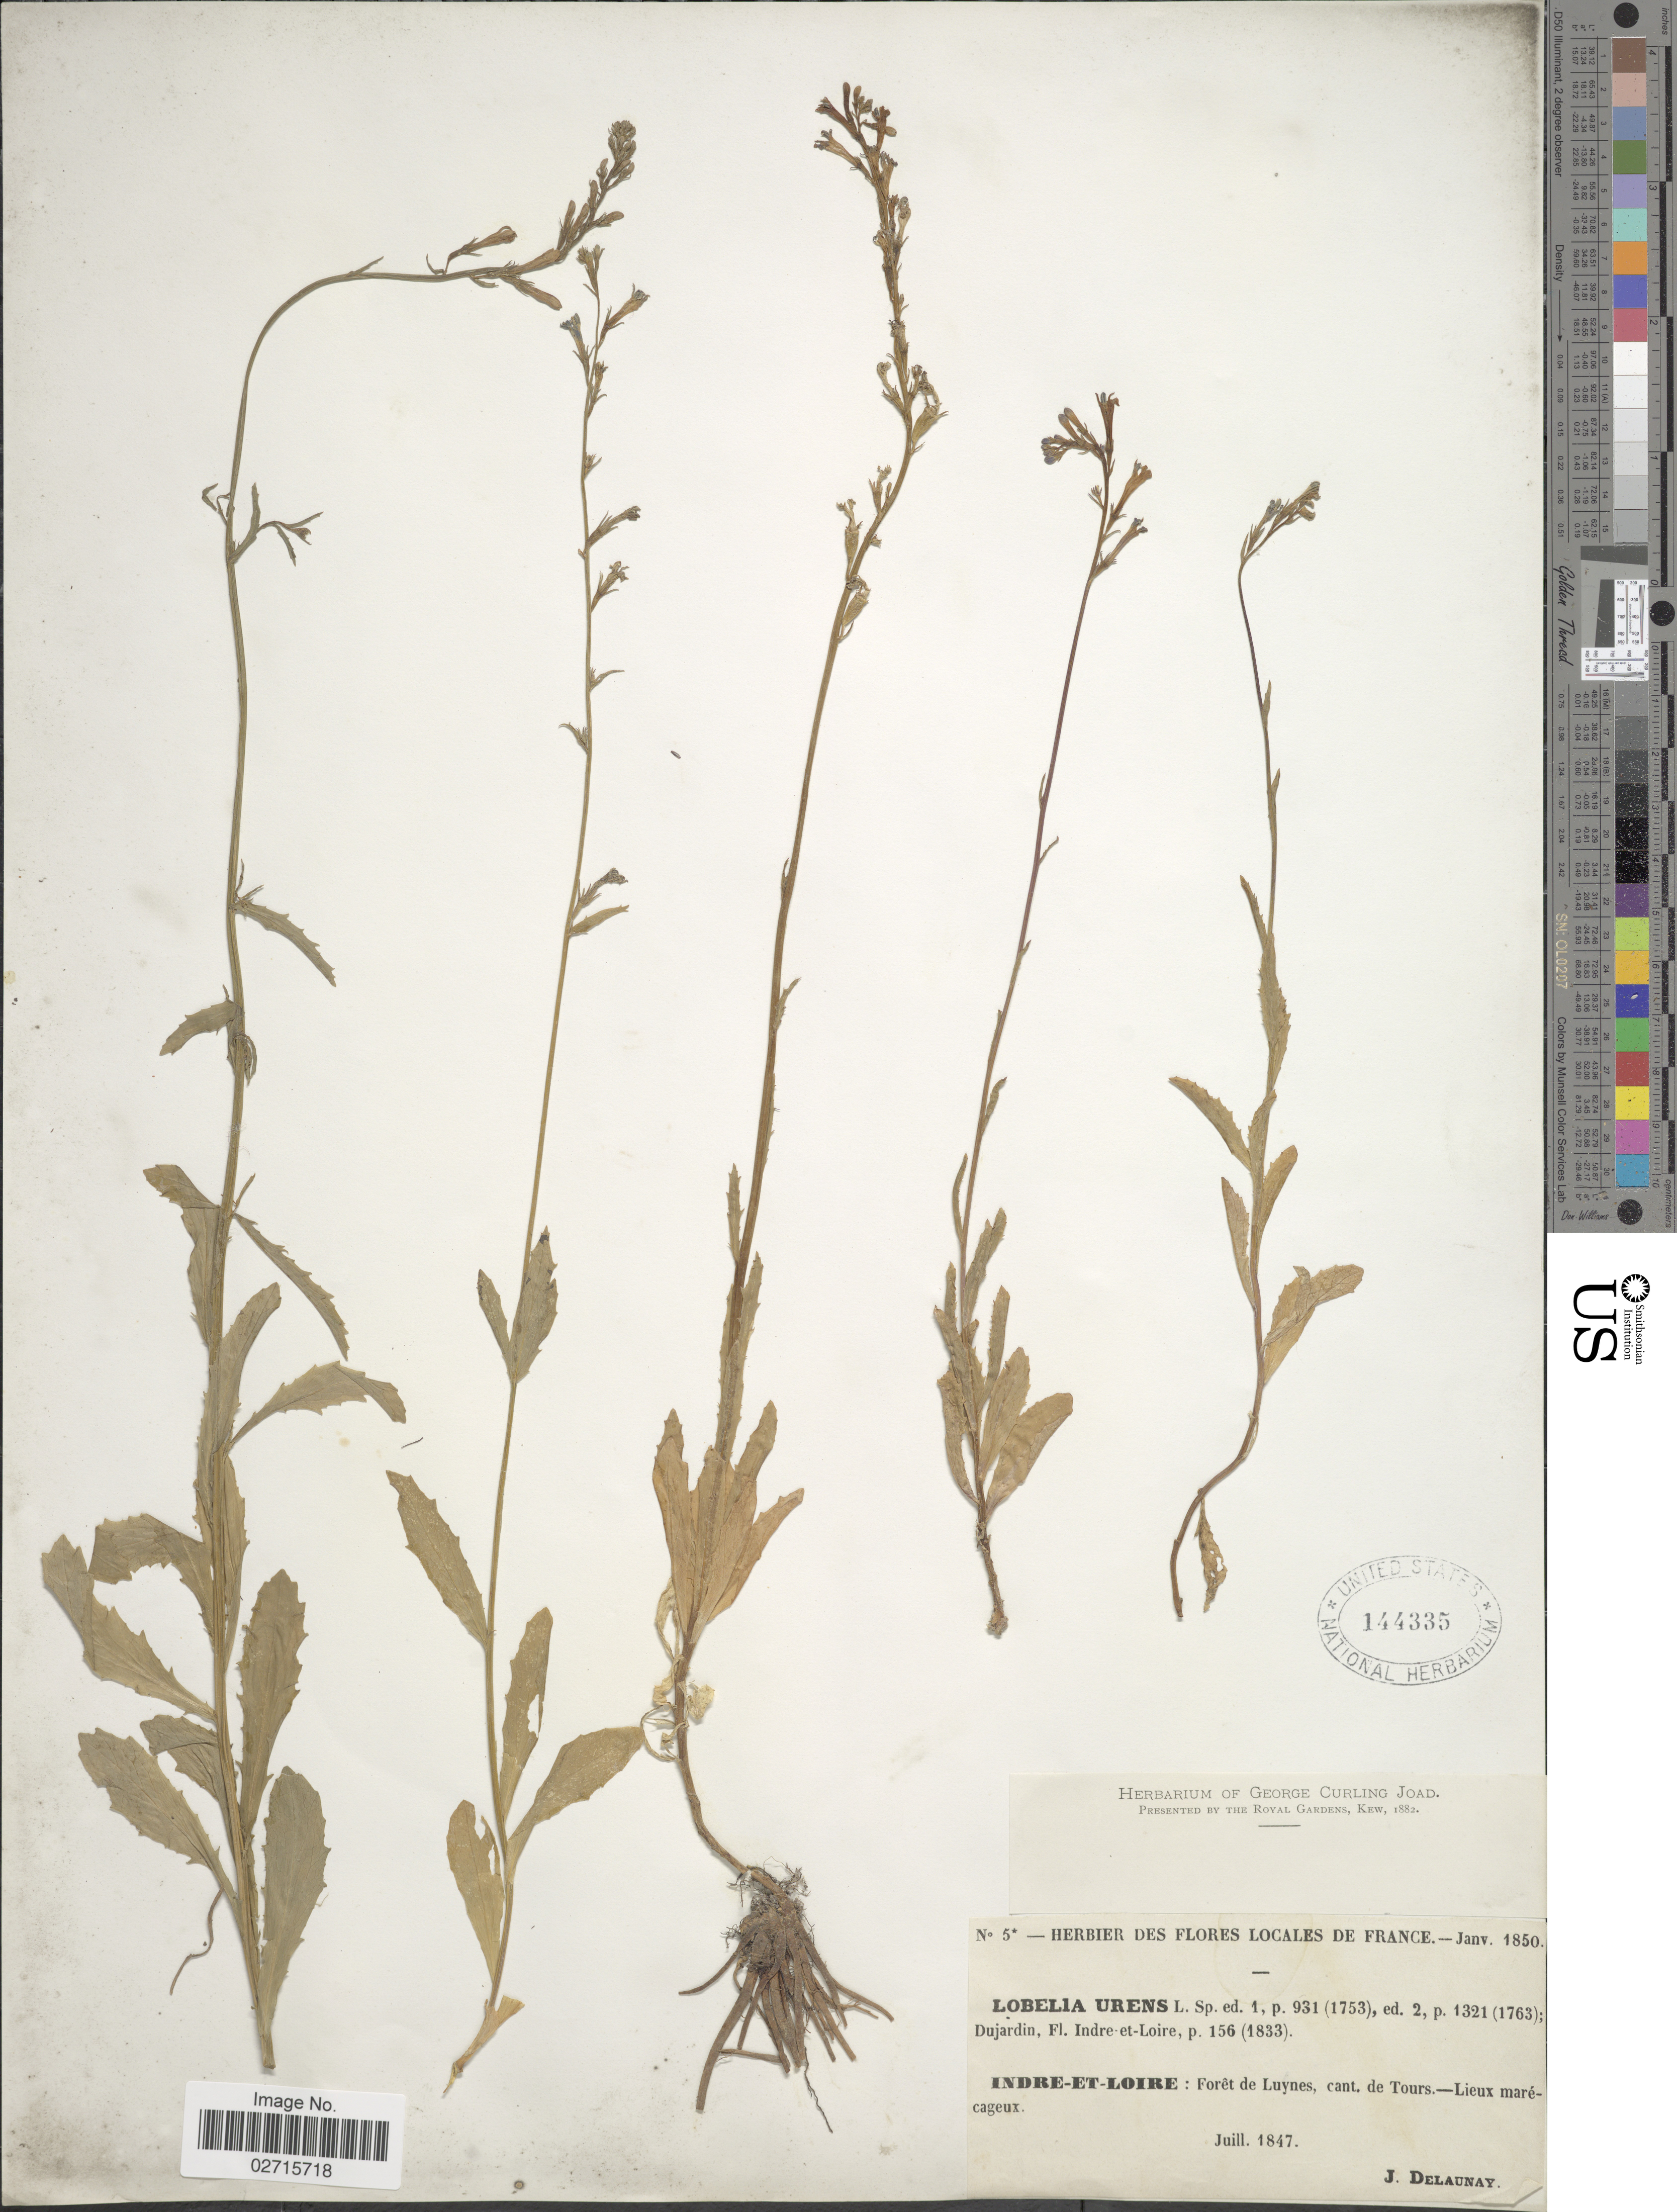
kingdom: Plantae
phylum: Tracheophyta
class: Magnoliopsida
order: Asterales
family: Campanulaceae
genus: Lobelia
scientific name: Lobelia urens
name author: L.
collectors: J. Delaunay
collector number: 5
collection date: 1847-07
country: France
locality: Locales de France. Indre- Et- Loire: Foret de Luynes, cant. de Tours. - Lieux marecageux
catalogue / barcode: US 144335